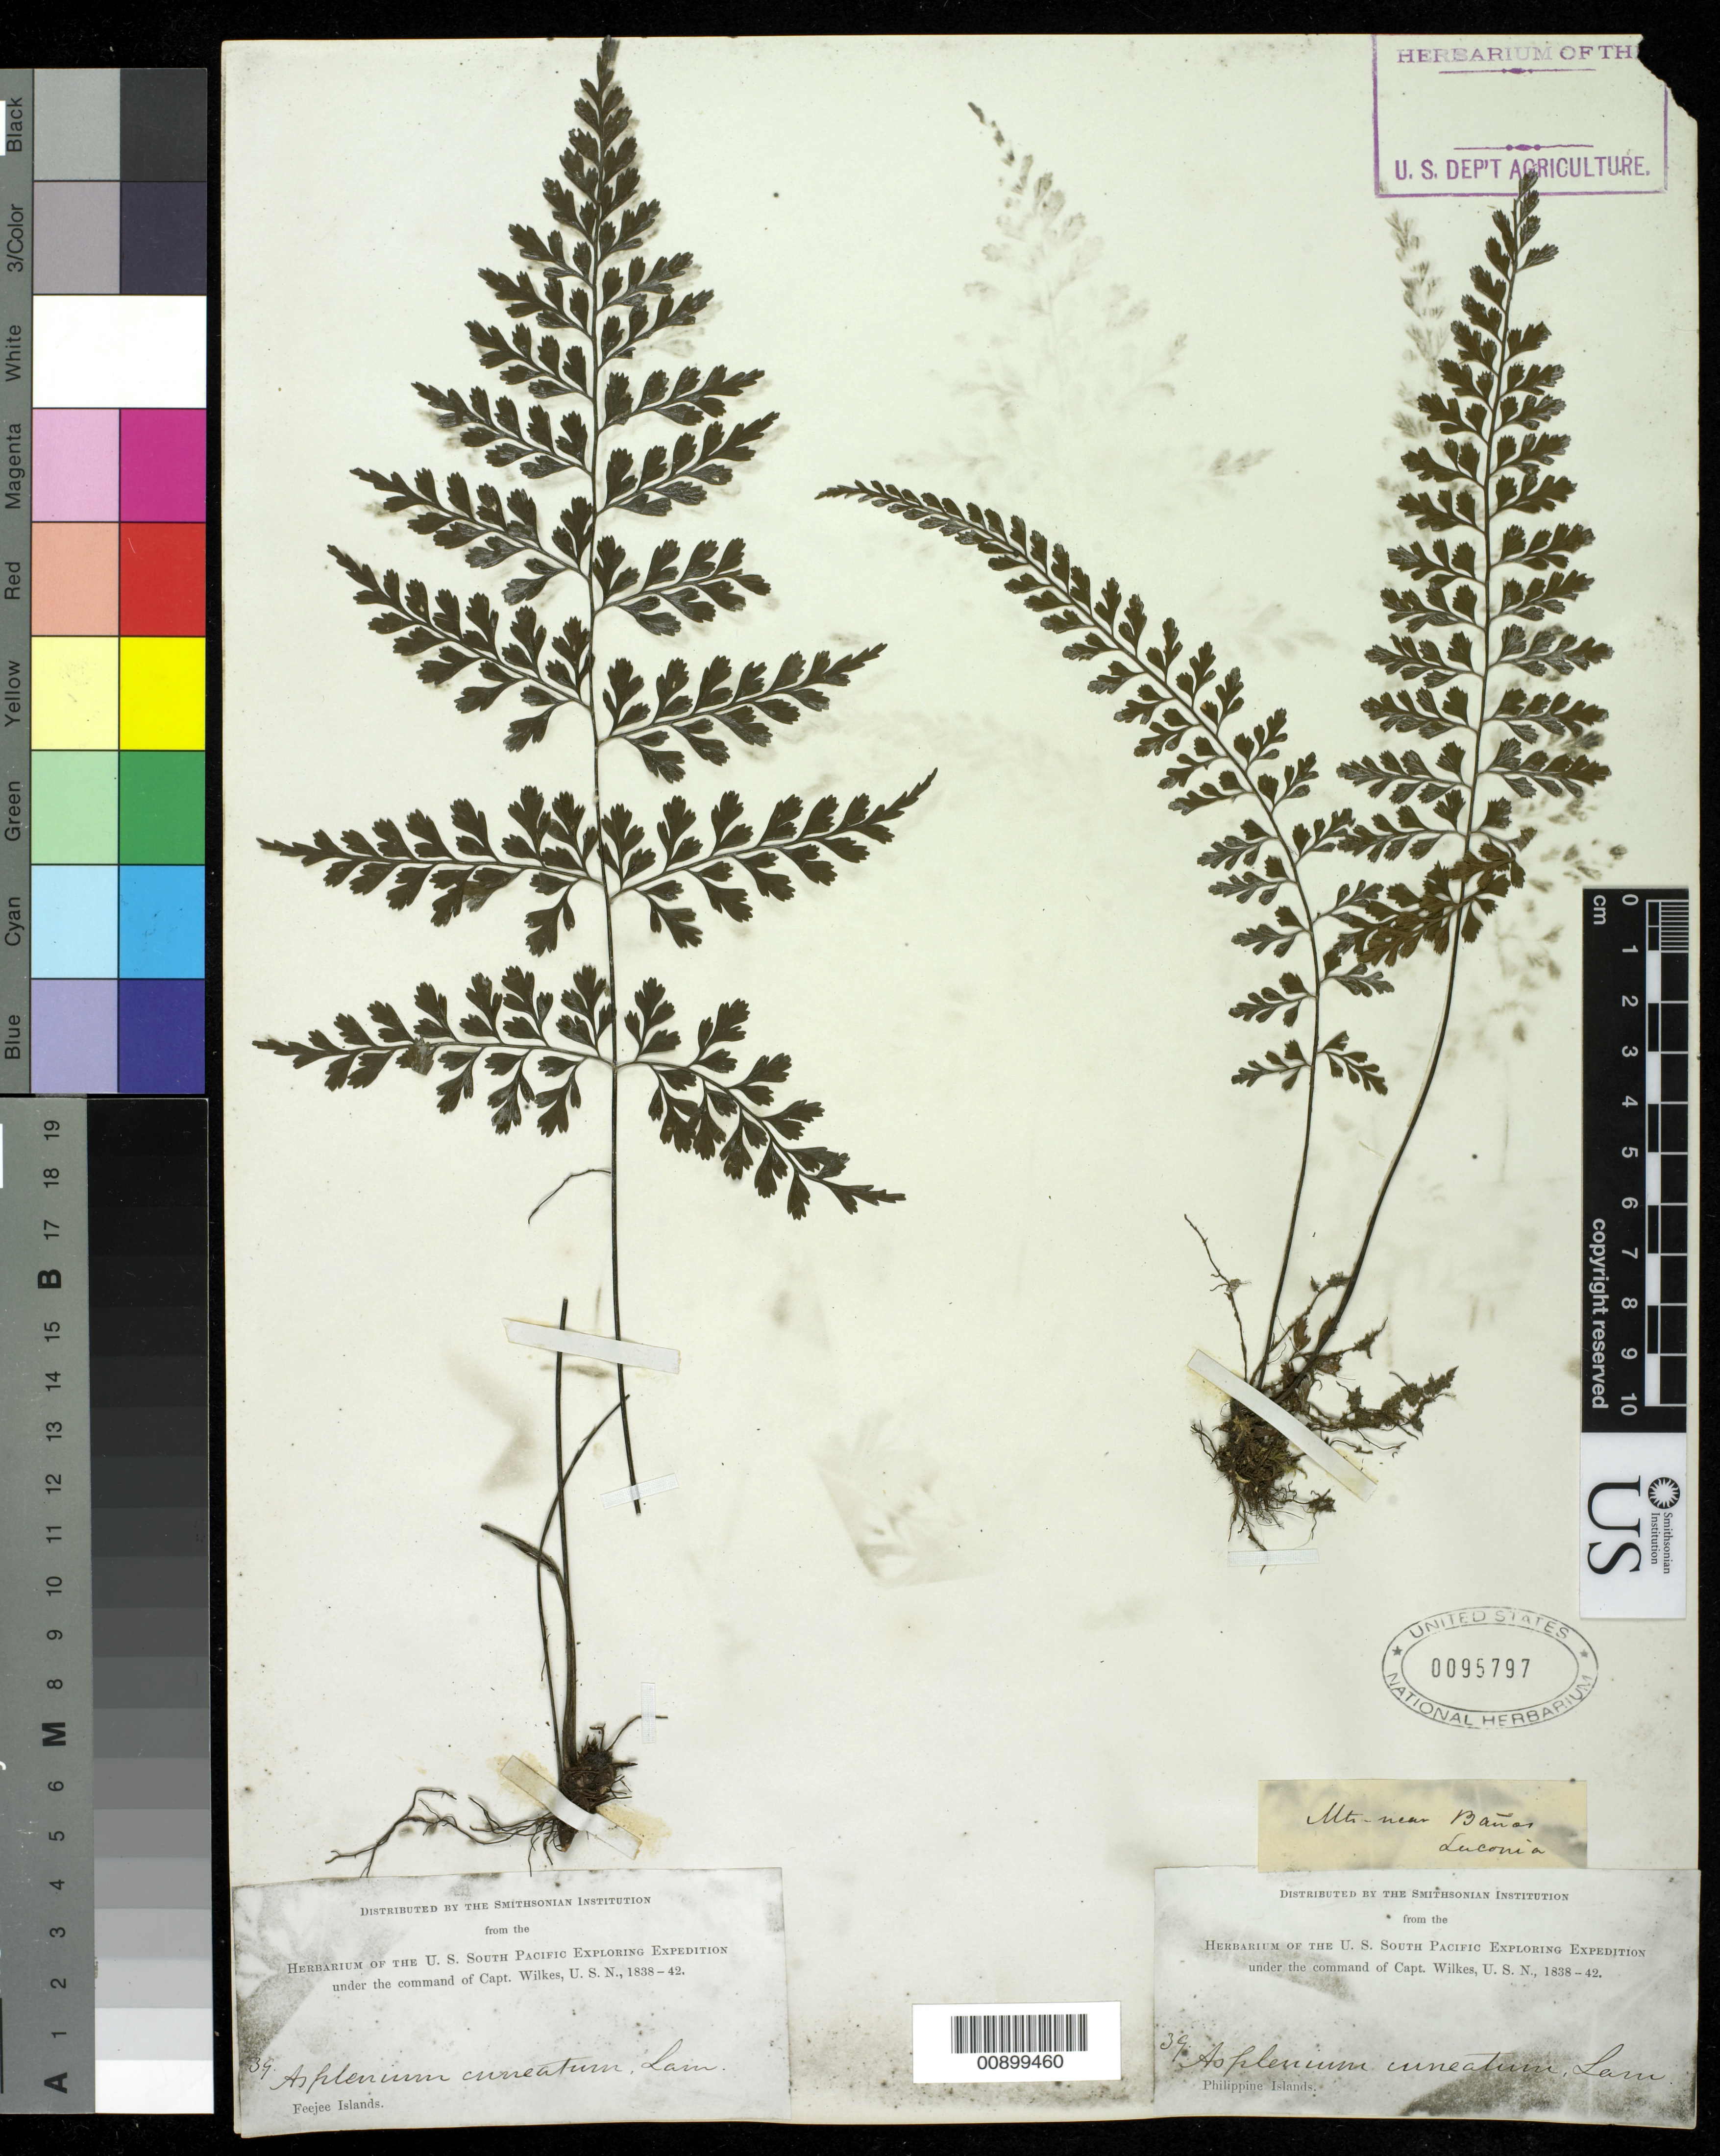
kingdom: Plantae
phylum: Tracheophyta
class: Polypodiopsida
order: Polypodiales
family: Aspleniaceae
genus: Asplenium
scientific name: Asplenium cuneatum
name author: Lam.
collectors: Wilkes Explor. Exped.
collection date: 1838/1842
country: Philippines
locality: Philippine Islands and Feejee Islands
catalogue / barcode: US 95797